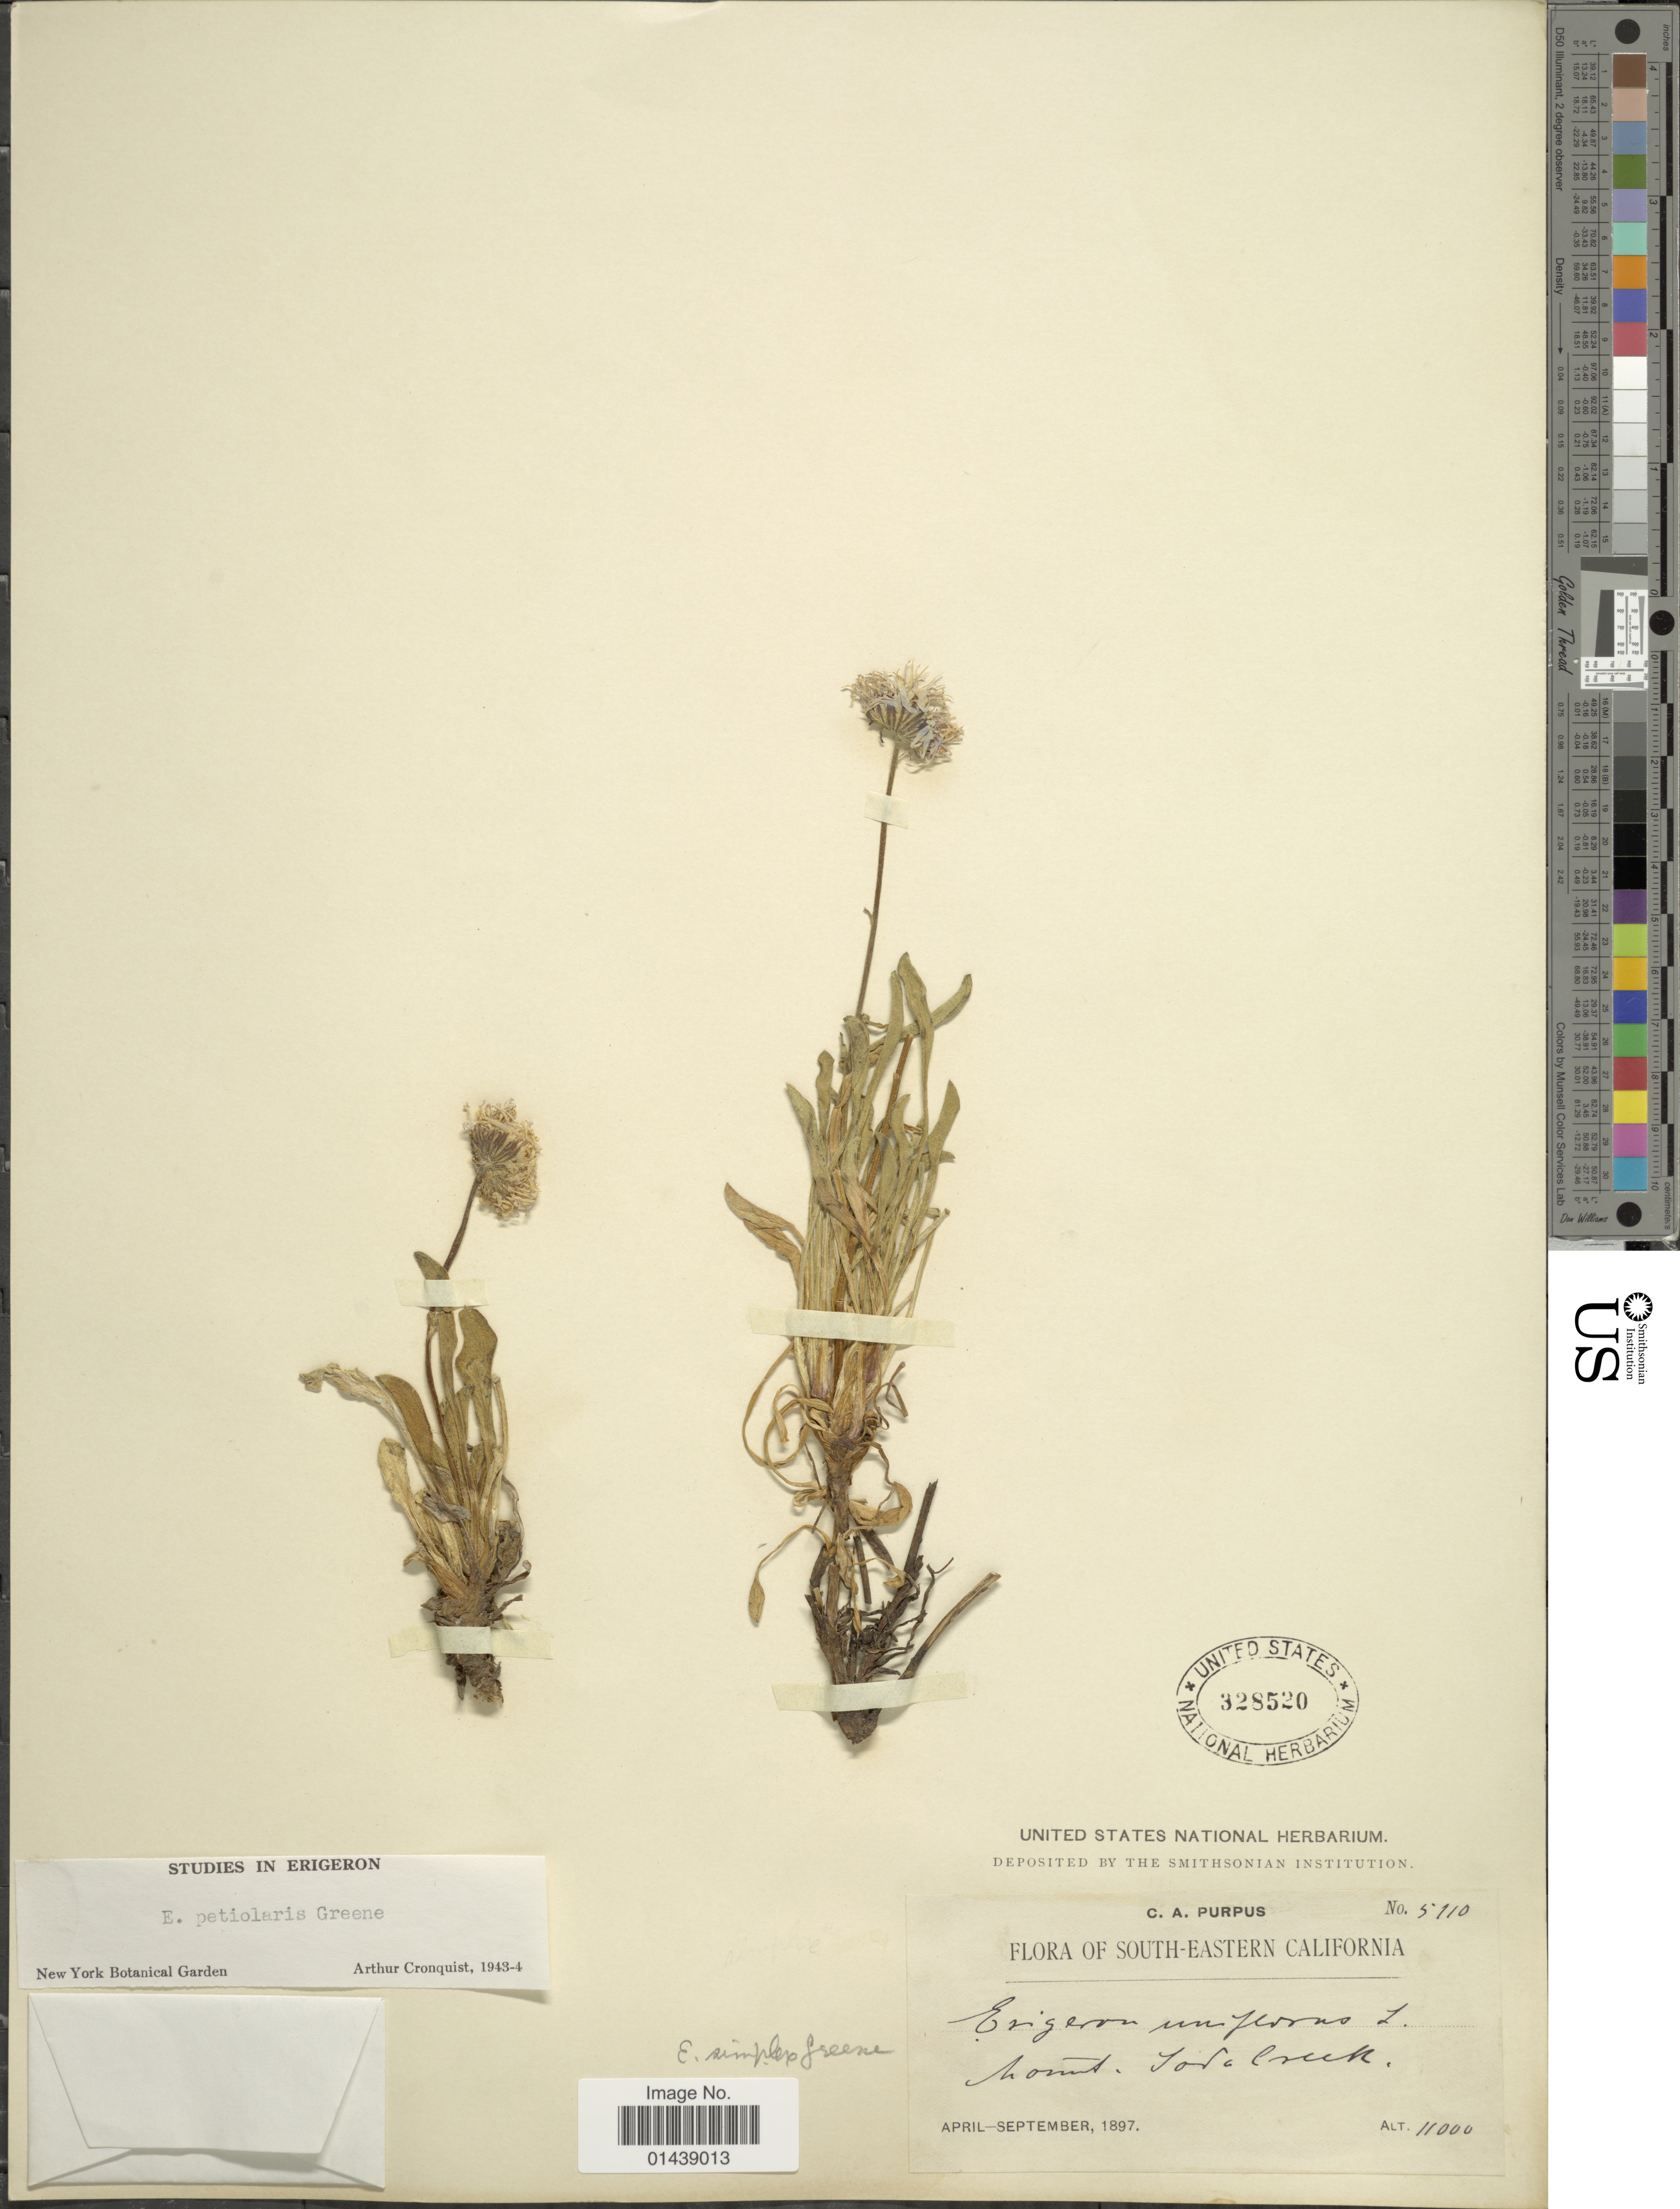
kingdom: Plantae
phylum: Tracheophyta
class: Magnoliopsida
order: Asterales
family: Asteraceae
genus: Erigeron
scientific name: Erigeron petiolaris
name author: Greene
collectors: C. A. Purpus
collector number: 5110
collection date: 1897-04/1897-09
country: United States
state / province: California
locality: South-eastern California. Mount. Fora Creek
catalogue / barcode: US 328520